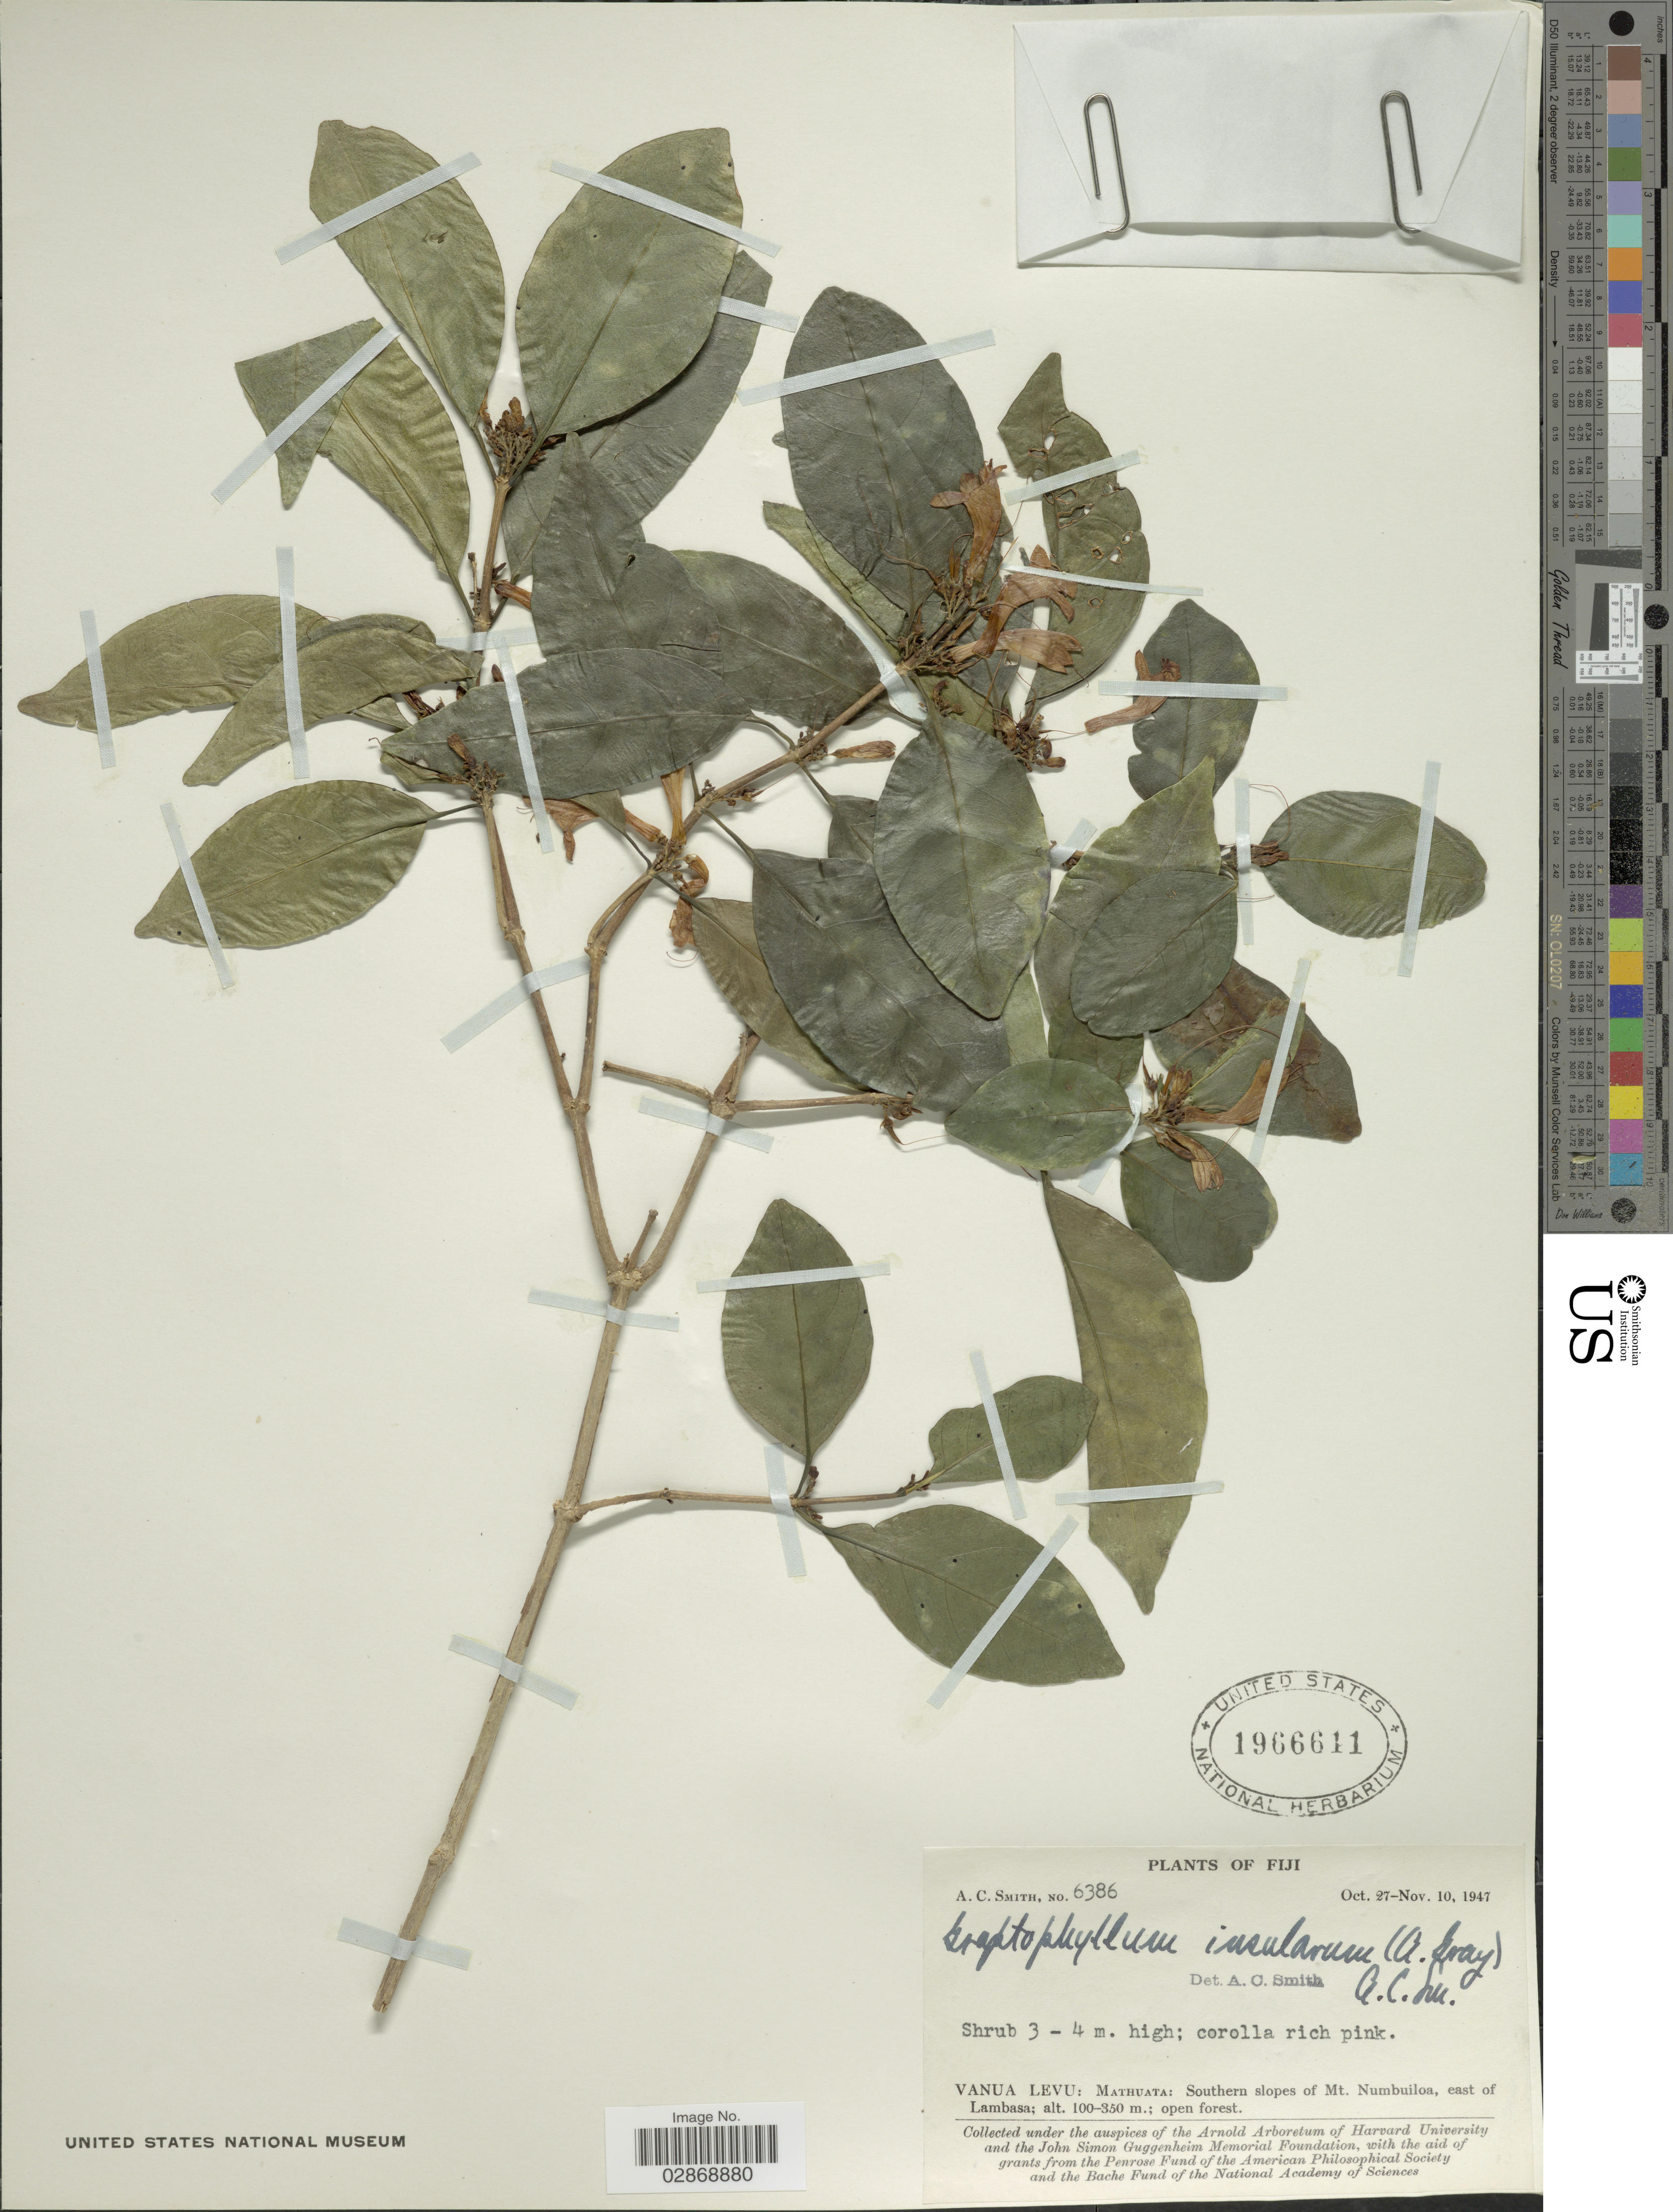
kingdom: Plantae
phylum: Tracheophyta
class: Magnoliopsida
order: Lamiales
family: Acanthaceae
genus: Graptophyllum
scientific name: Graptophyllum insularum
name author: (A. Gray) A.C. Sm.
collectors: A. C. Smith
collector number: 6386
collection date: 1947-10-27/1947-11-10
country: Fiji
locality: Vanua Levu: Mathuata: Southern slopes of Mt. Numbuiloa, east of Lambasa.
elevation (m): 100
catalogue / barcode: US 1966611